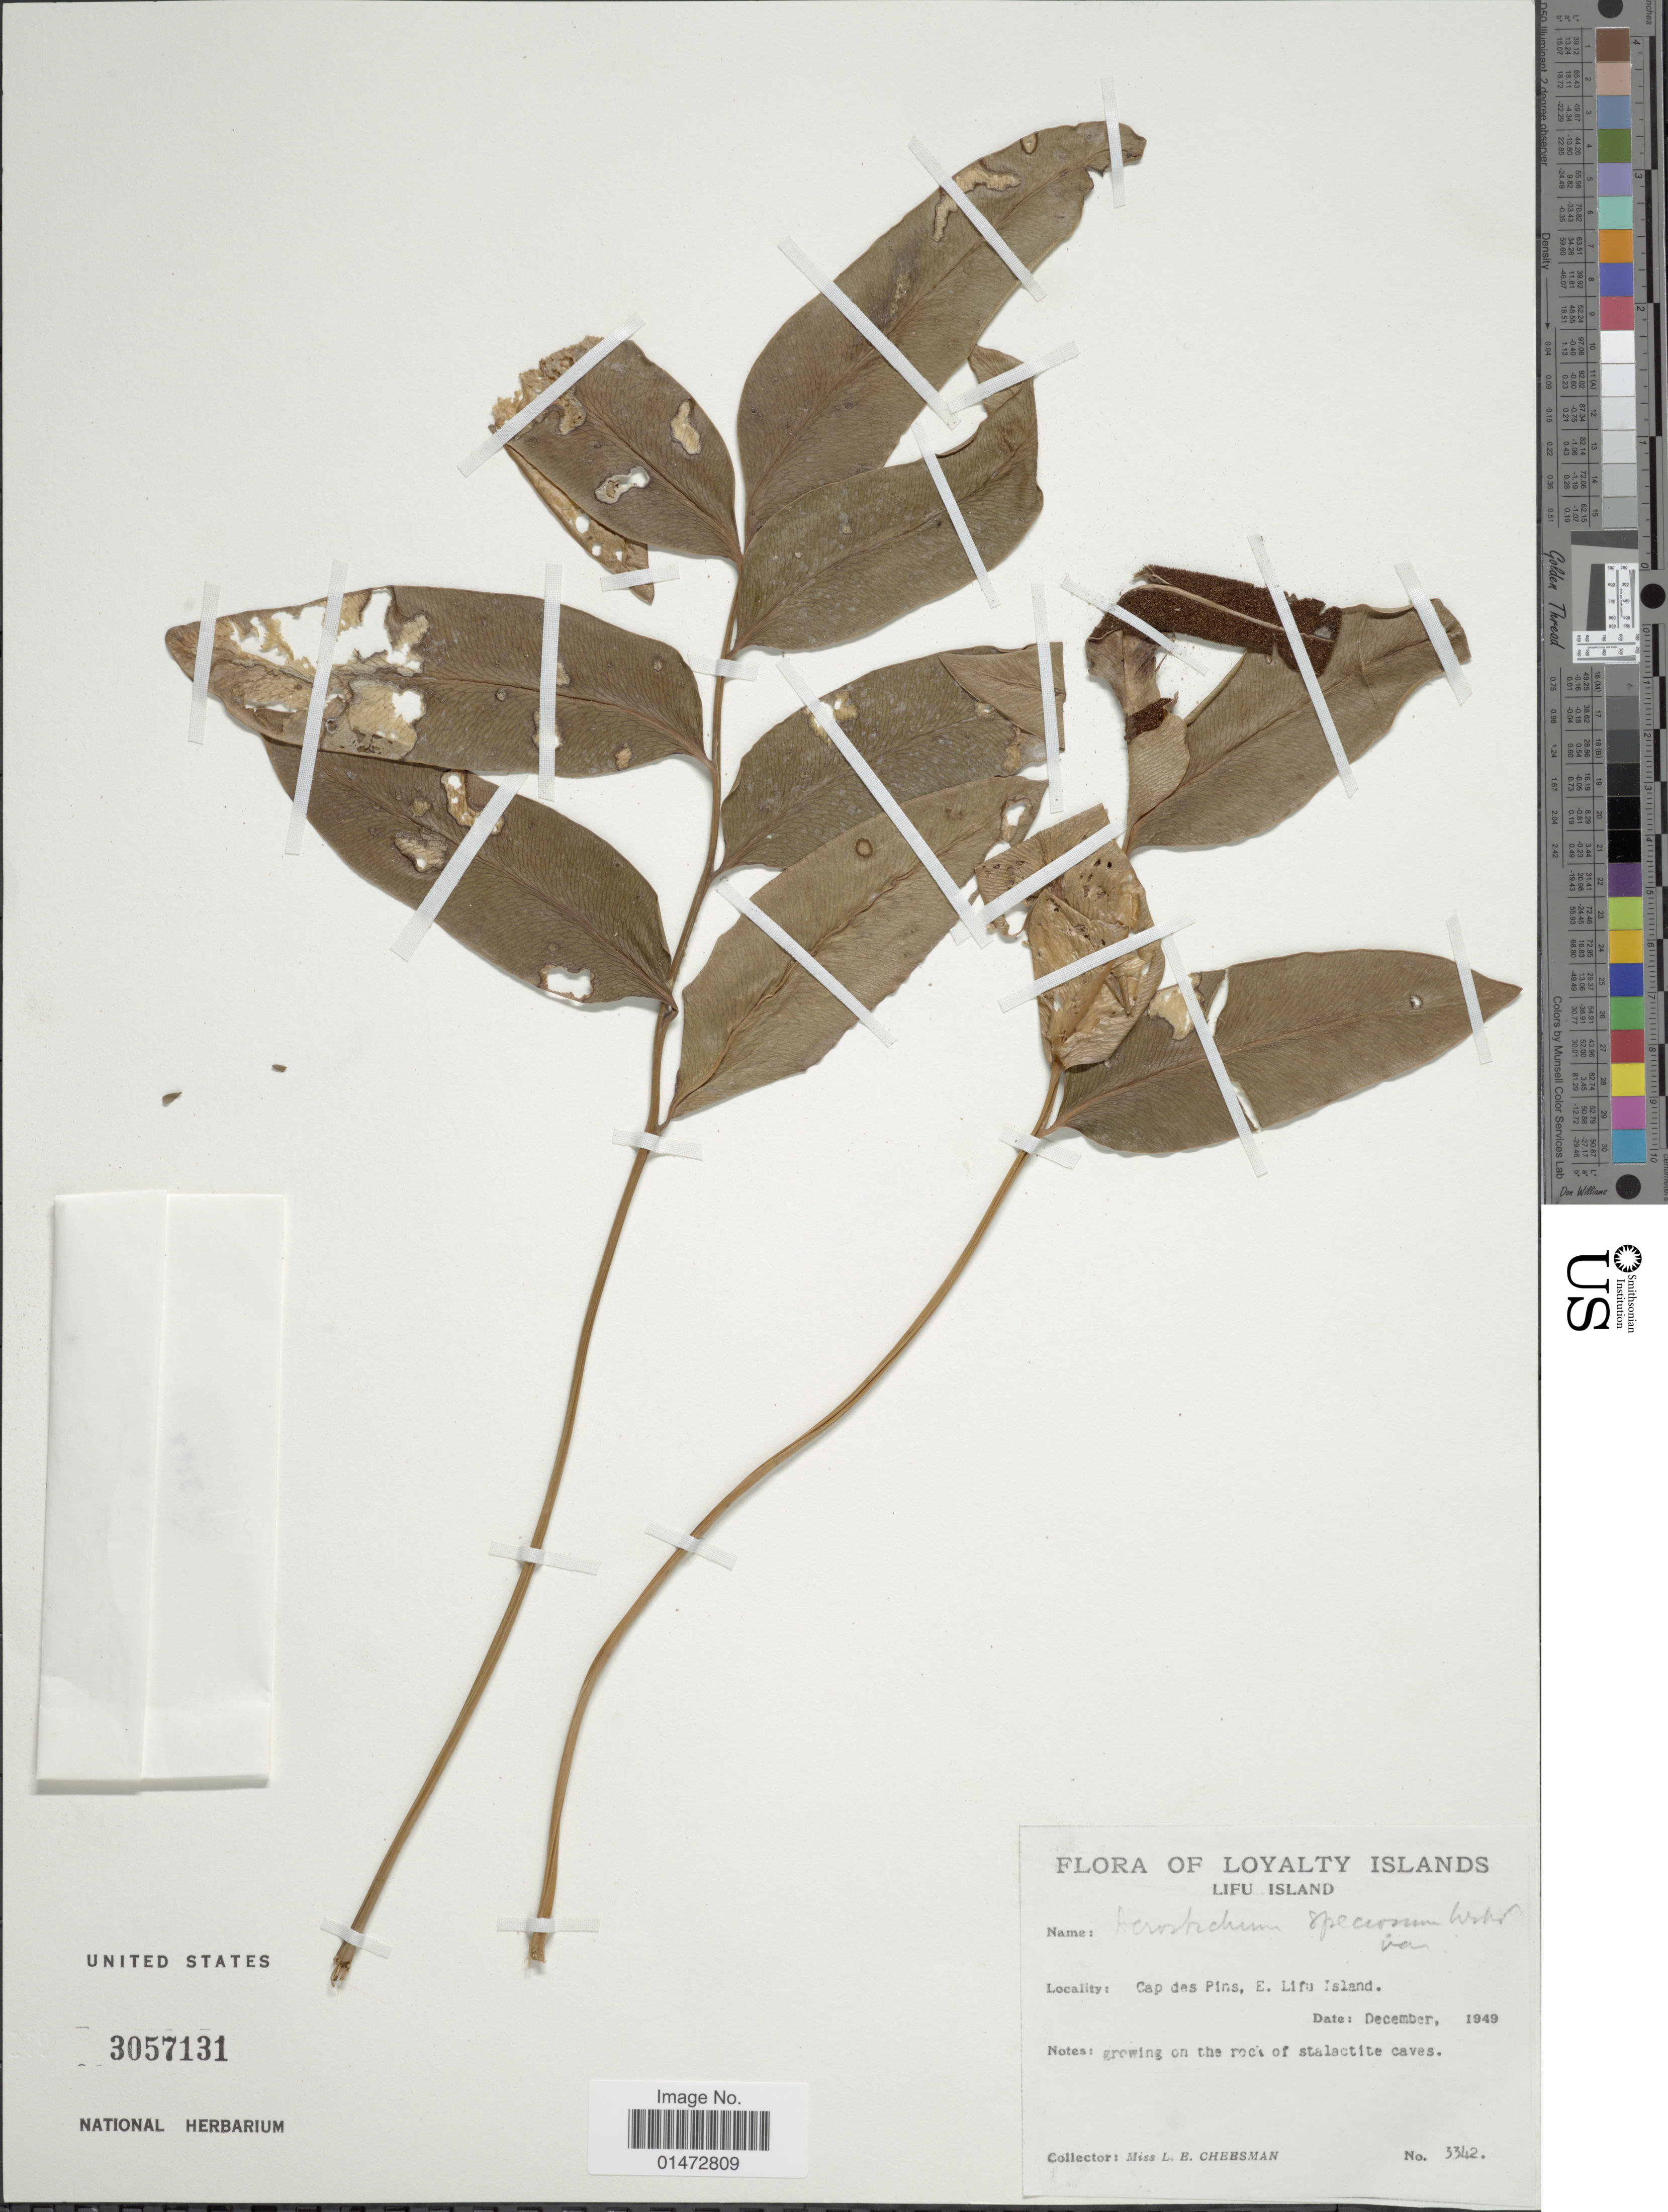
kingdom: Plantae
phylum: Tracheophyta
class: Polypodiopsida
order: Polypodiales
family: Pteridaceae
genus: Acrostichum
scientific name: Acrostichum aureum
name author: L.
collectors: L. E. Cheesman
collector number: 3342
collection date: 1949-12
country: New Caledonia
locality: Loyalty Islands. Lifu Island. Cap des Pins, E. Lifu Island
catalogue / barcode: US 3057131